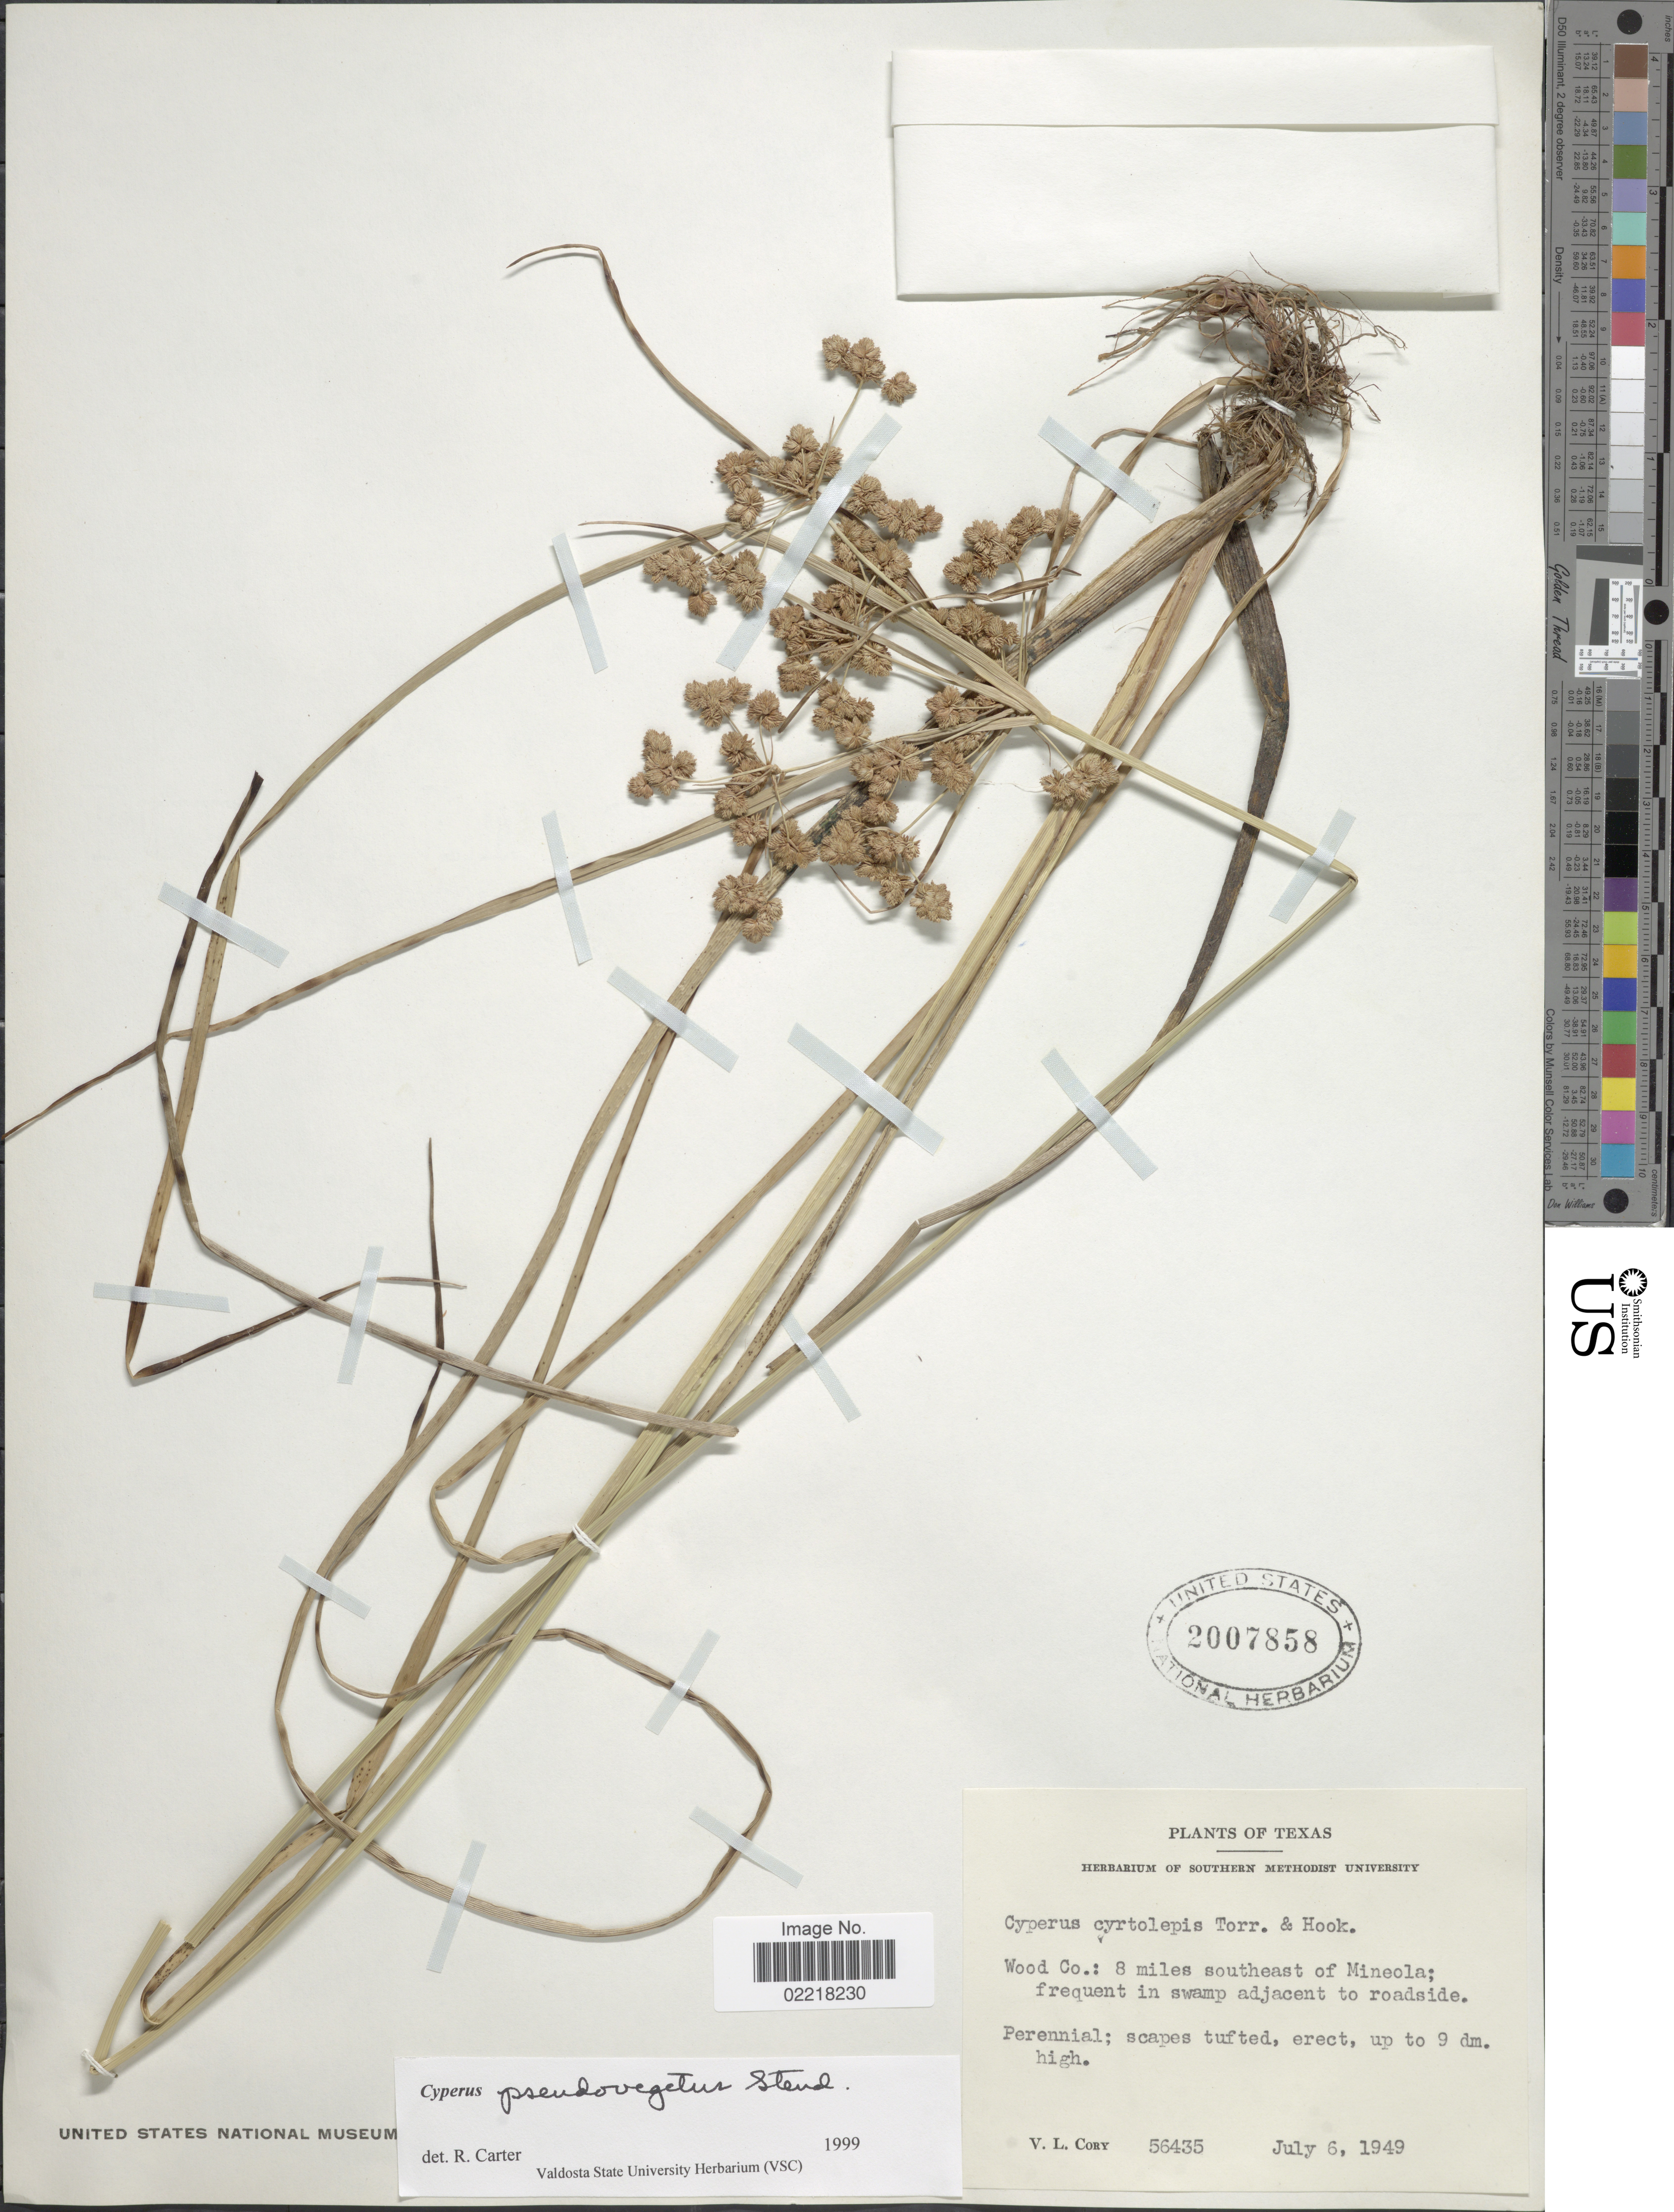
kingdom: Plantae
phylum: Tracheophyta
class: Liliopsida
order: Poales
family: Cyperaceae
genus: Cyperus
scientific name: Cyperus pseudovegetus Steud.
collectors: V. Cory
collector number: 56435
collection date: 1949-07-06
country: United States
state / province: Texas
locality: Wood Co, 8 miles southeast of Mineola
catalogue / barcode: US 2007858